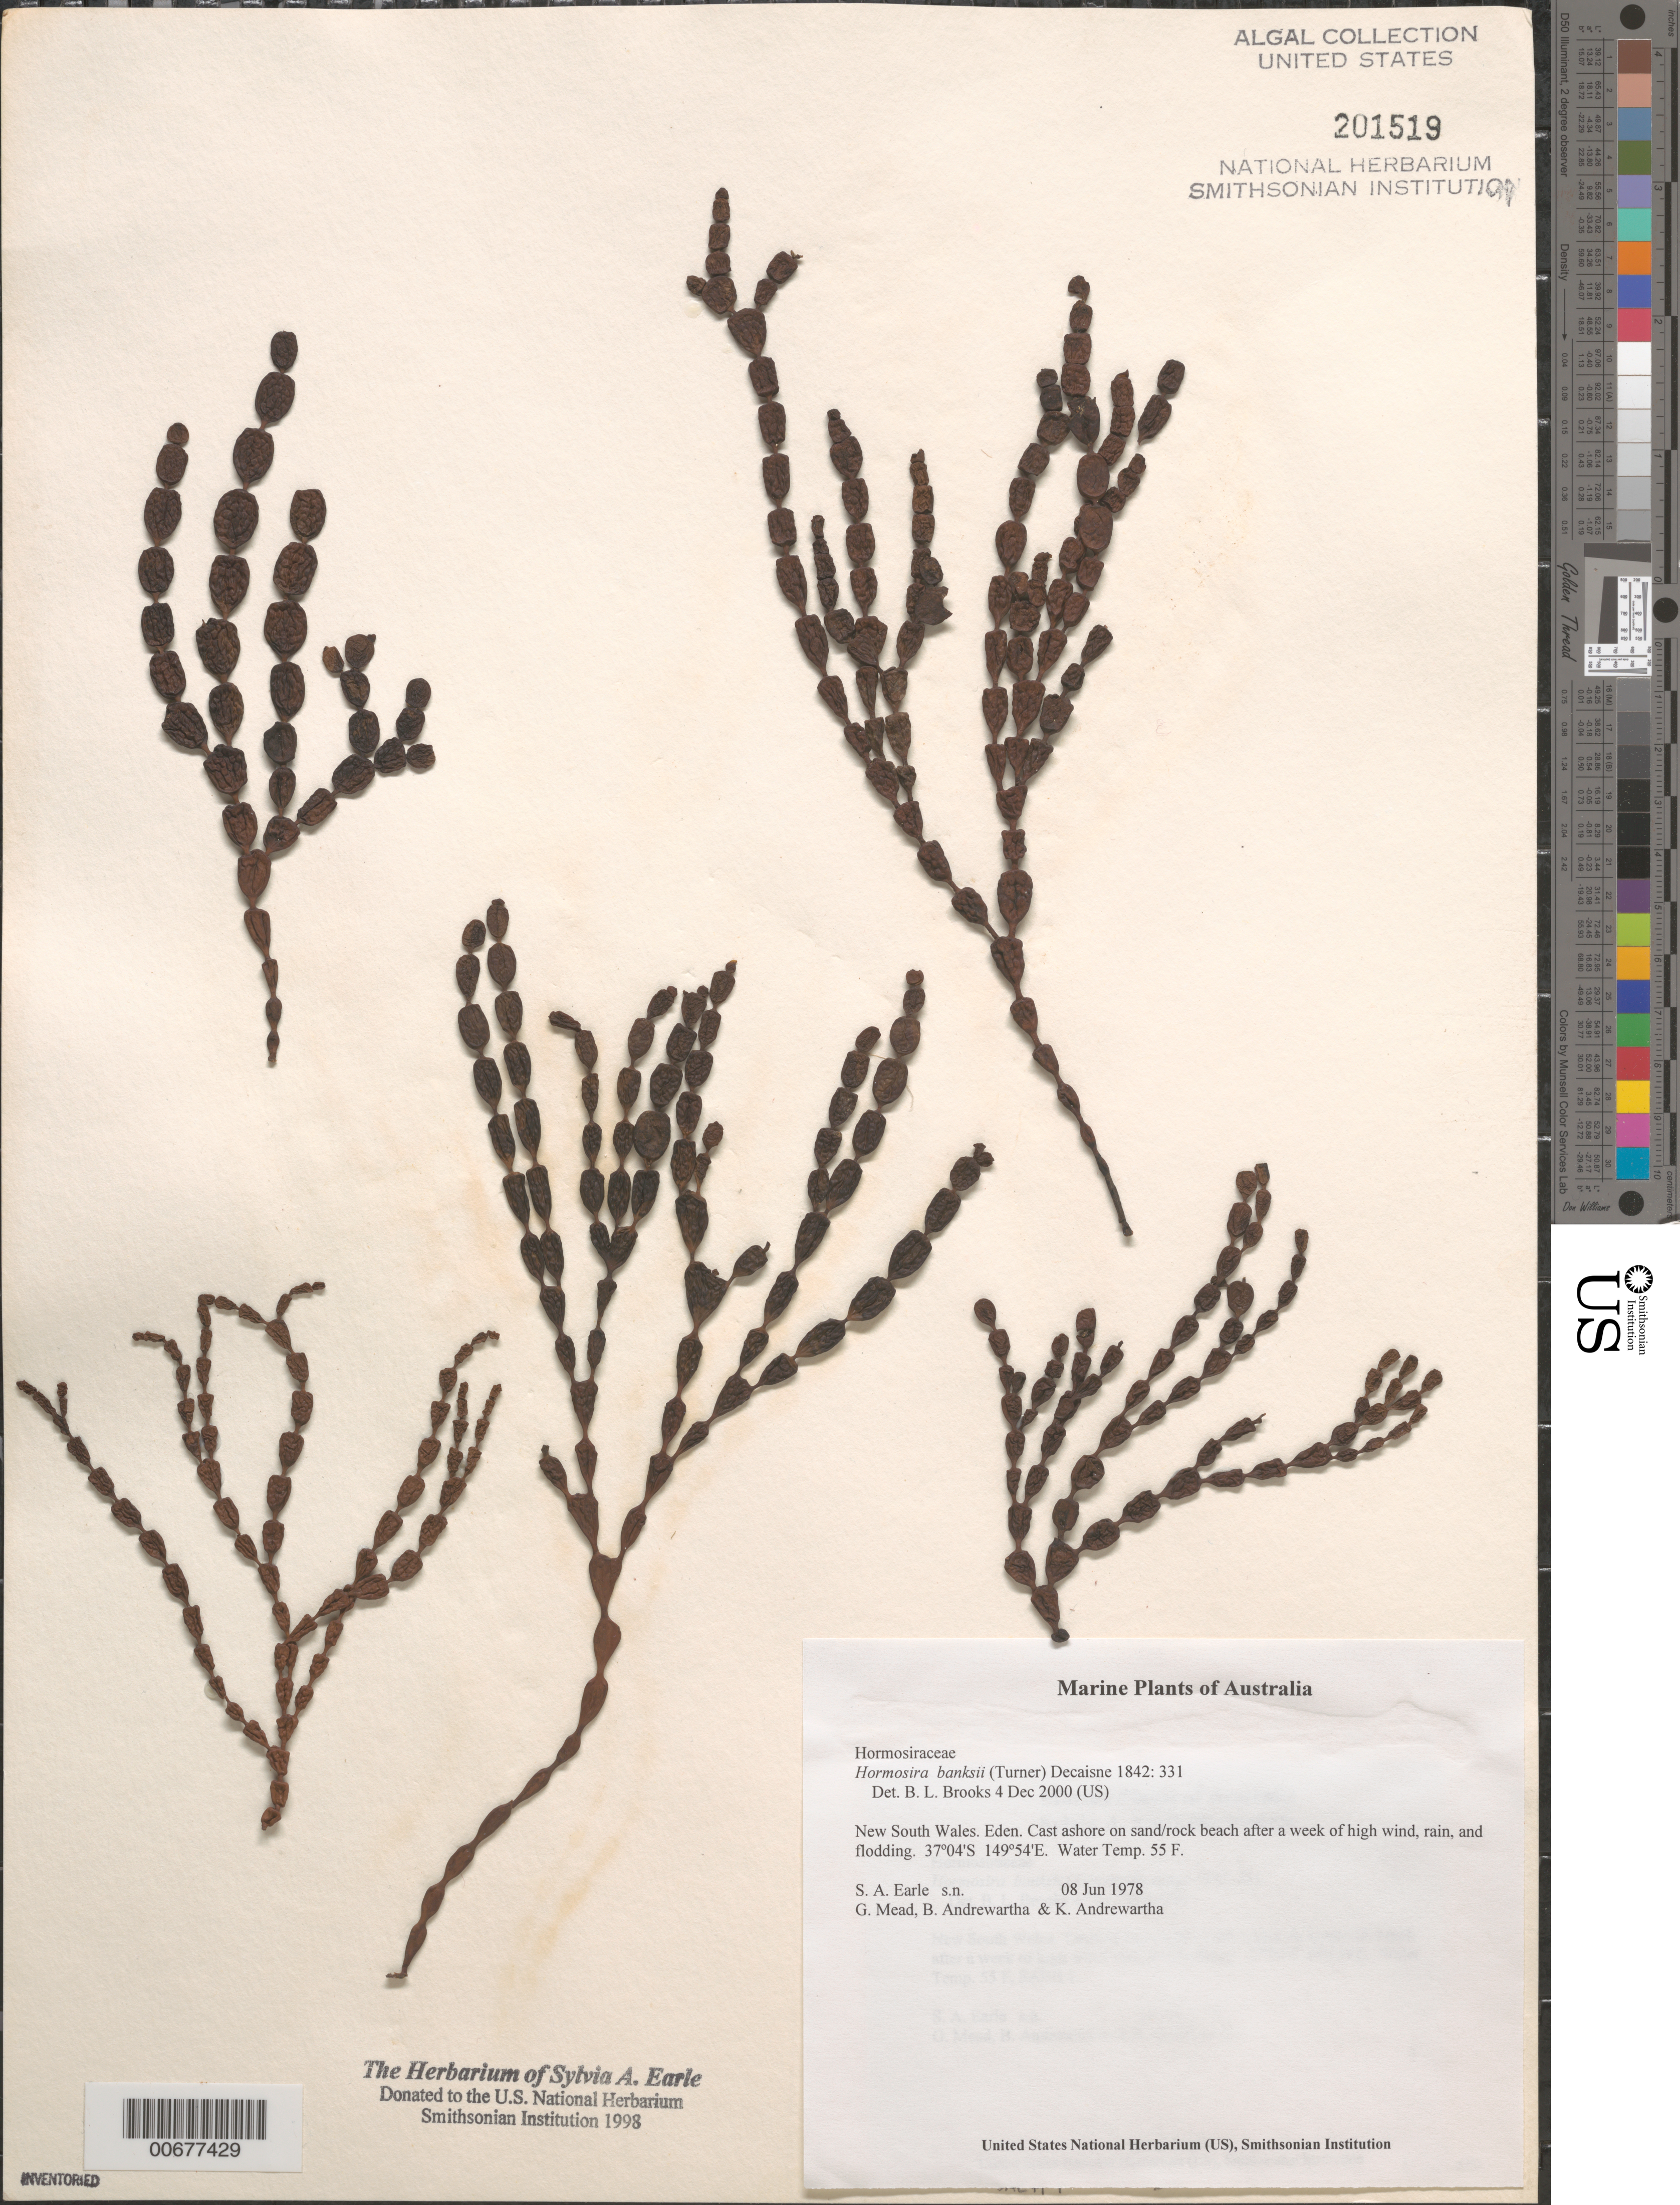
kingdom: Chromista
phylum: Ochrophyta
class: Phaeophyceae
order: Fucales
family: Hormosiraceae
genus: Hormosira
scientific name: Hormosira banksii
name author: (Turner) Decne.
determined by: Brooks, B. L., (BOT), Smithsonian Institution - National Museum of Natural History (UNITED STATES)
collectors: S. A. Earle, G. W. Mead, B. Andrewartha & K. Andrewartha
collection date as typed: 08 Jun 1978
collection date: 1978-06-08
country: Australia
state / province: New South Wales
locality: Eden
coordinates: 37 04' S, 149 54' E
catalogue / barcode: US 201519